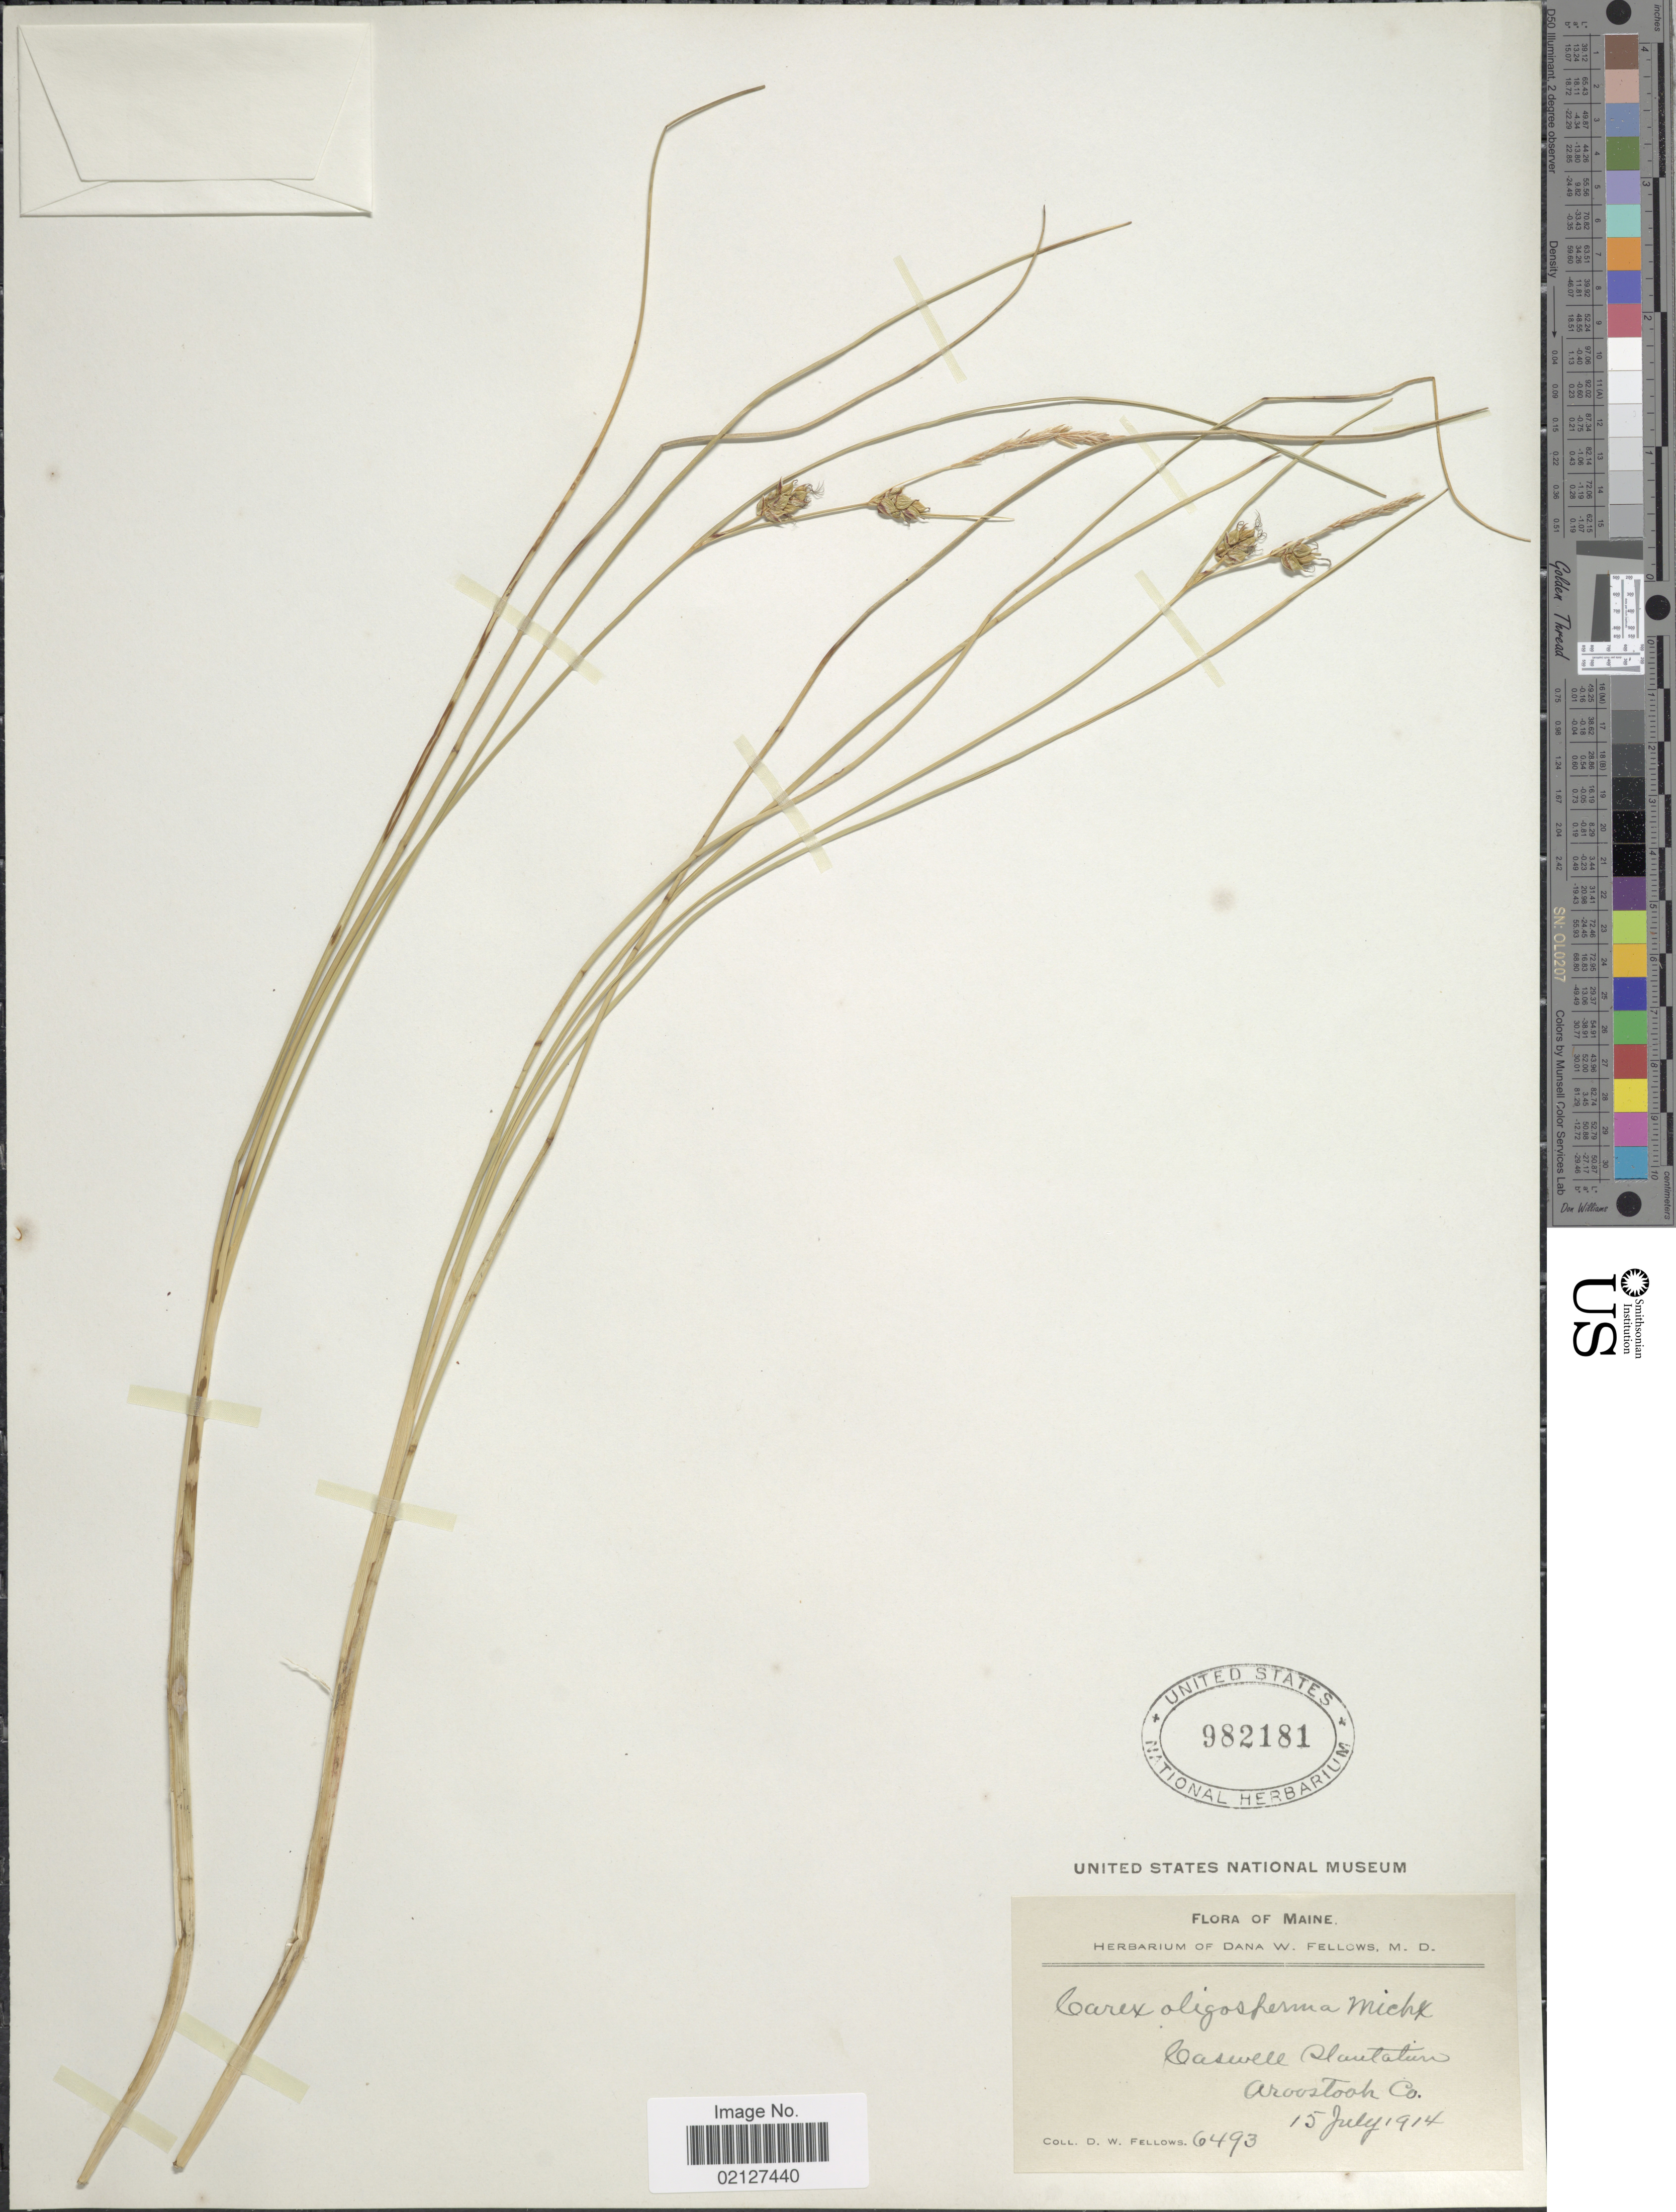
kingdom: Plantae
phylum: Tracheophyta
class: Liliopsida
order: Poales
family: Cyperaceae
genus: Carex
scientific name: Carex oligosperma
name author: Michx.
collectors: D. W. Fellows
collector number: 6493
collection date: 1914-07-15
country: United States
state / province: Maine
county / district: Aroostook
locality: Caswell PLantation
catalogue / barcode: US 982181